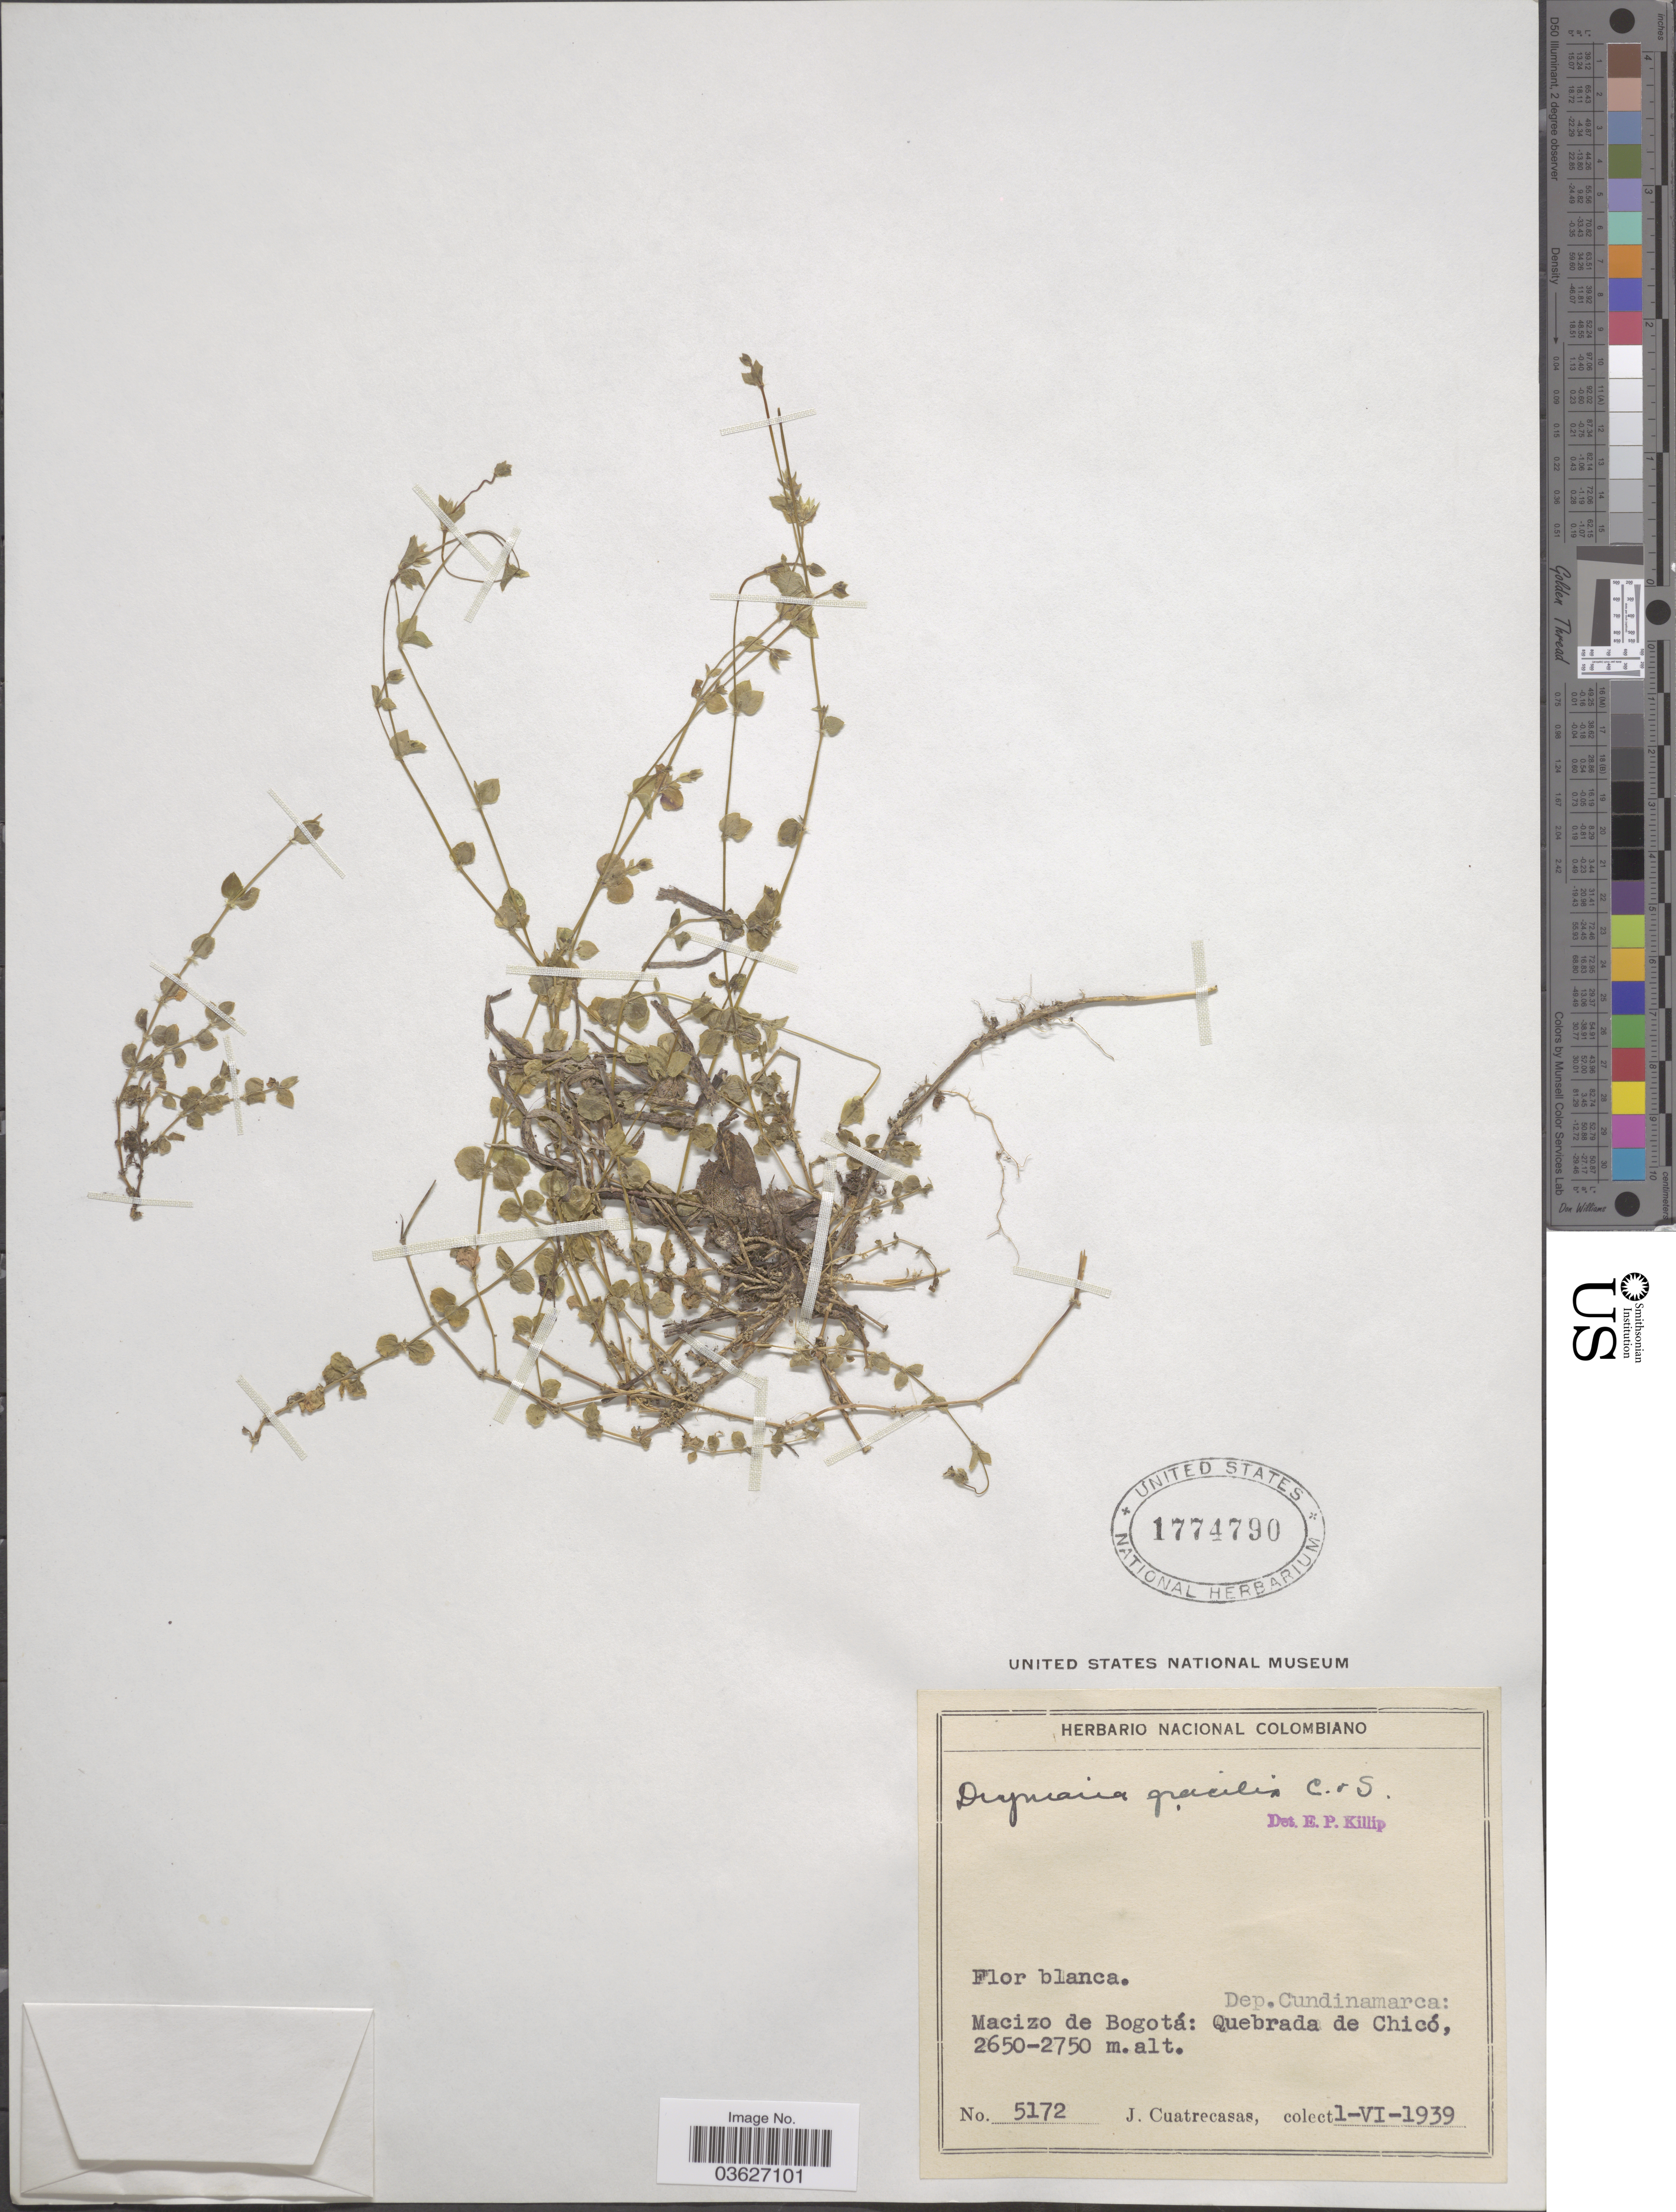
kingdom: Plantae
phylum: Tracheophyta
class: Magnoliopsida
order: Caryophyllales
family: Caryophyllaceae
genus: Drymaria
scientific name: Drymaria gracilis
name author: Cham. & Schltdl.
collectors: J. Cuatrecasas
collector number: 5172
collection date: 1939-06-01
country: Colombia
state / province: Cundinamarca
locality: Macizo de Bogotá: Quebrada de Chicó.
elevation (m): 2650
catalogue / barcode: US 1774790